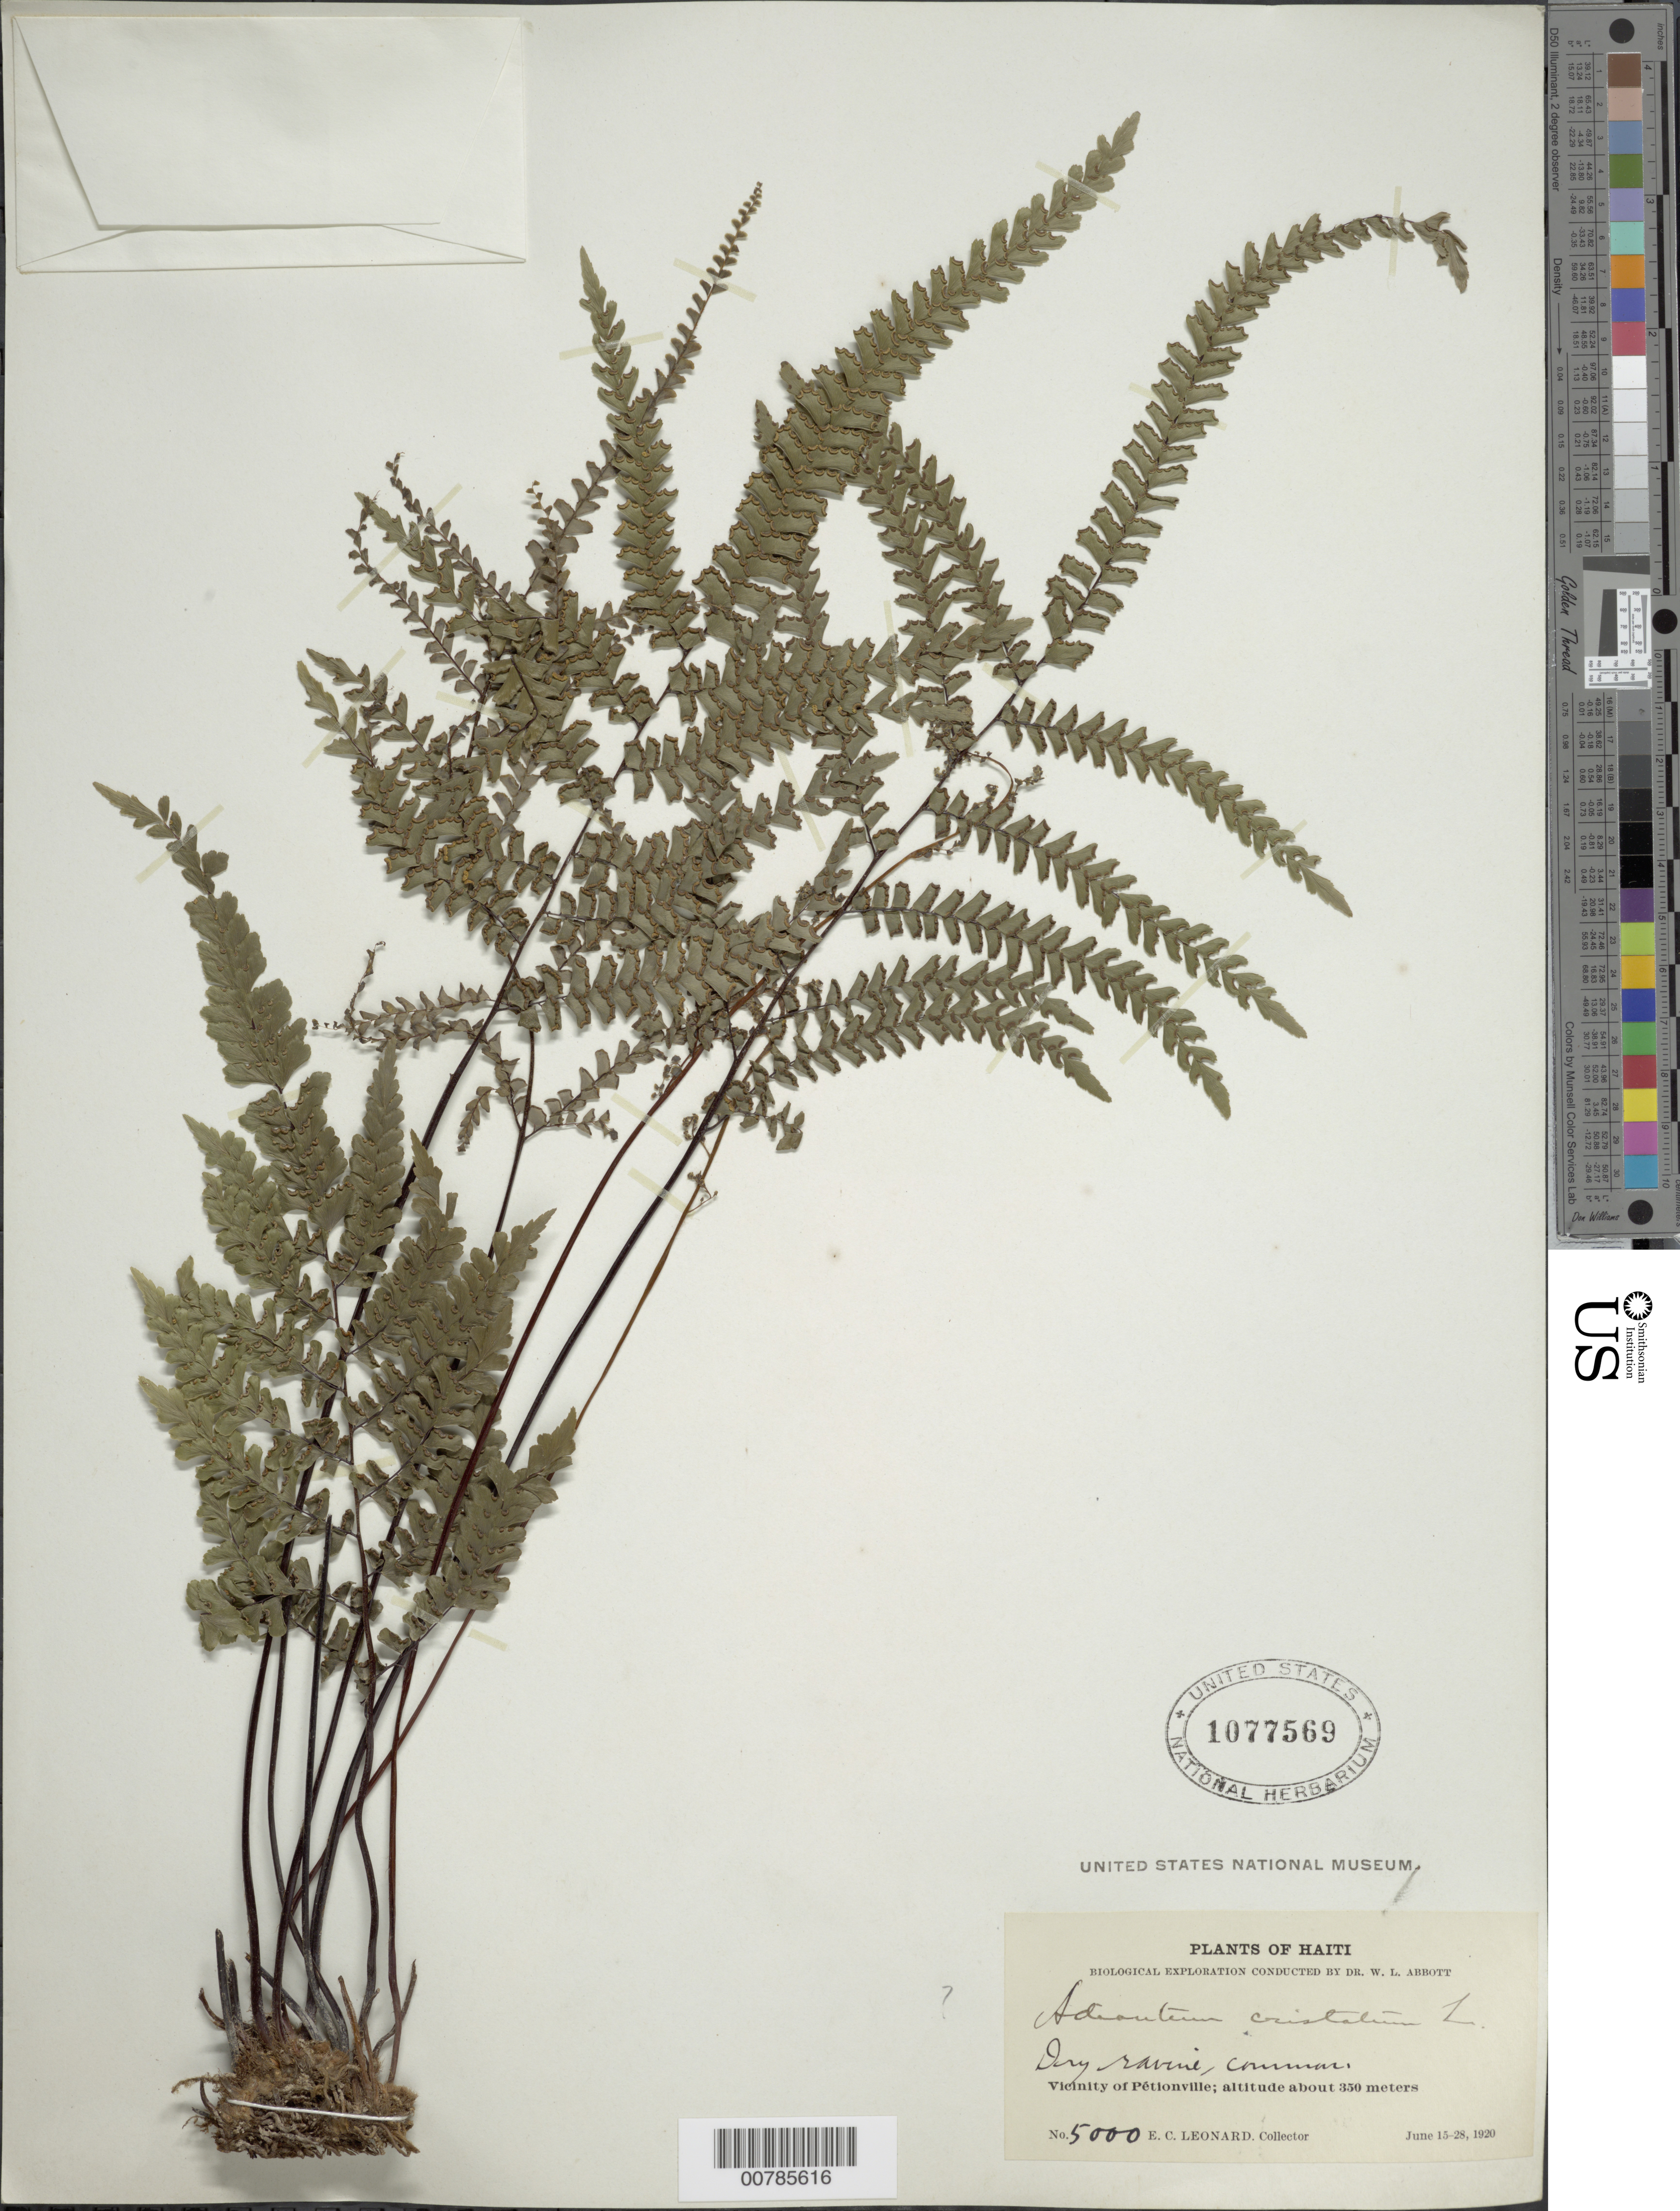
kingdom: Plantae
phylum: Tracheophyta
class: Polypodiopsida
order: Polypodiales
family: Pteridaceae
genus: Adiantum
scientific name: Adiantum pyramidale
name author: (L.) Willd.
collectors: E. C. Leonard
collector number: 5000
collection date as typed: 15 Jun 1920 29 Jun 1920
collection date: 1920-06-15/1920-06-29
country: Haiti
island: Hispaniola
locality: Pétionville, vicinity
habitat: Dry ravine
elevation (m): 350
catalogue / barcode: US 1077569